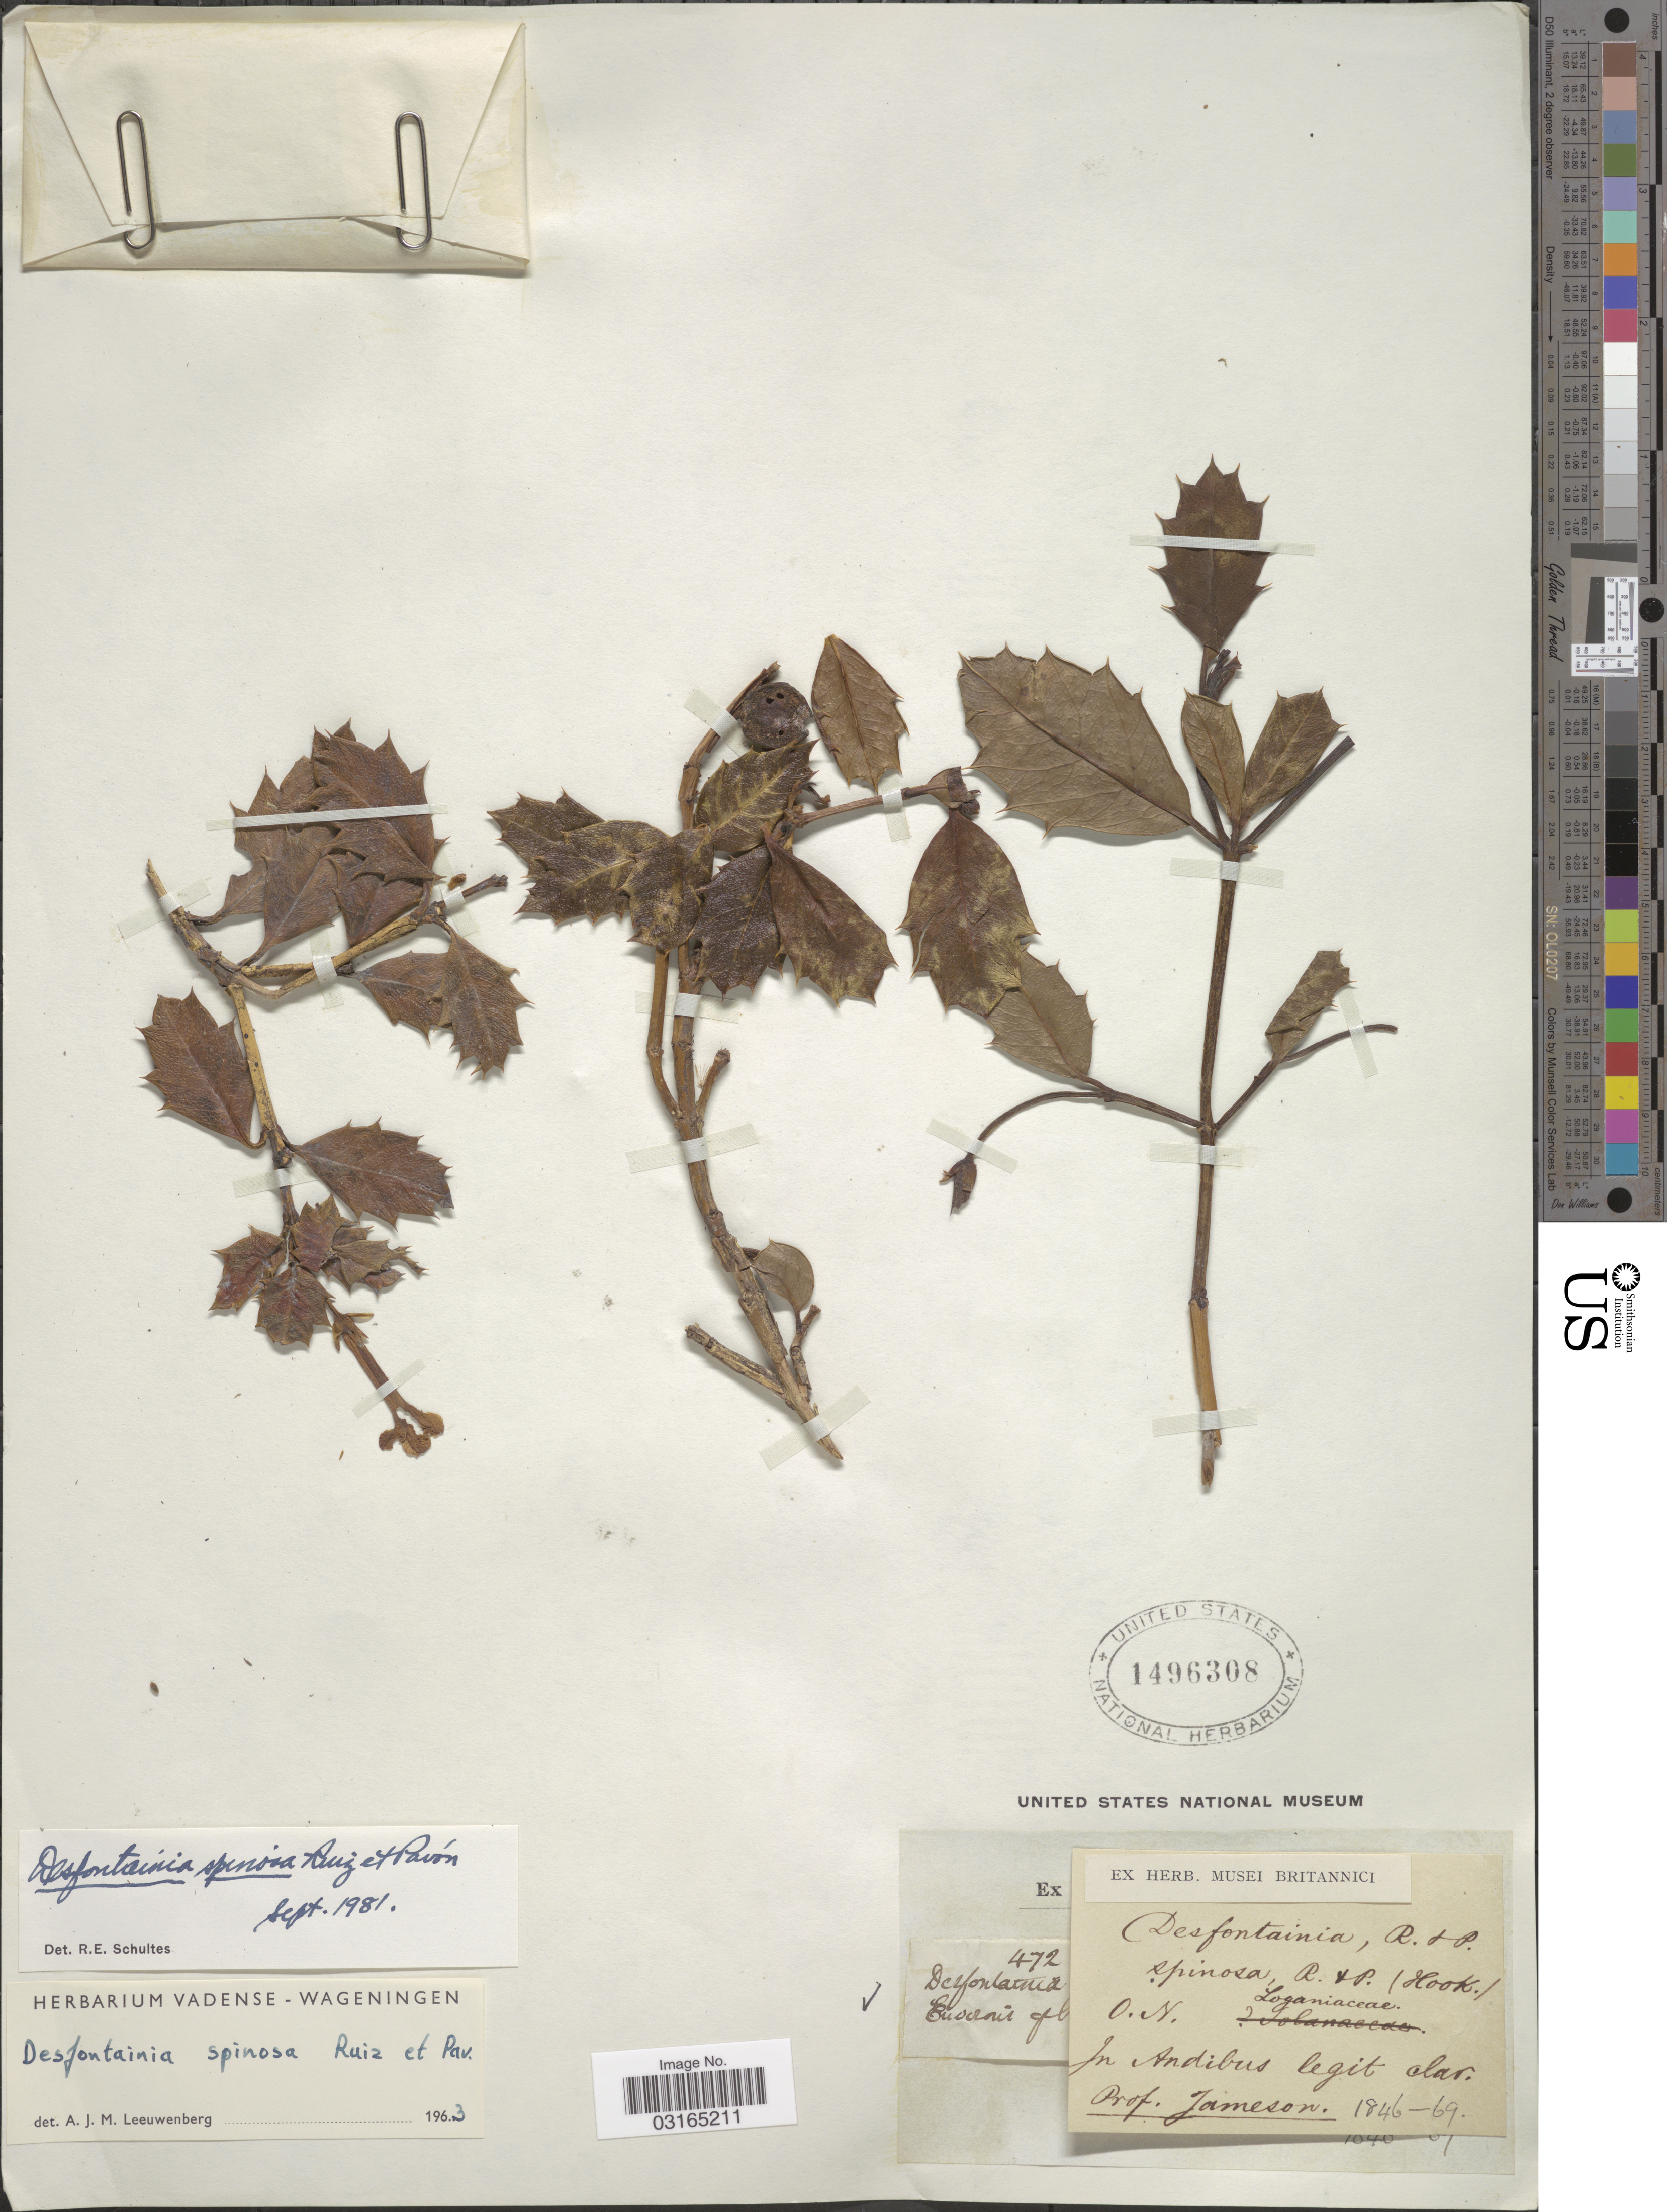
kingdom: Plantae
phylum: Tracheophyta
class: Magnoliopsida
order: Bruniales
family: Columelliaceae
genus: Desfontainia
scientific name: Desfontainia spinosa var. spinosa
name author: Ruiz & Pav.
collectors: Prof. Jameson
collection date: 1846/1869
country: Ecuador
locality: Andibus.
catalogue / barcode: US 1496308